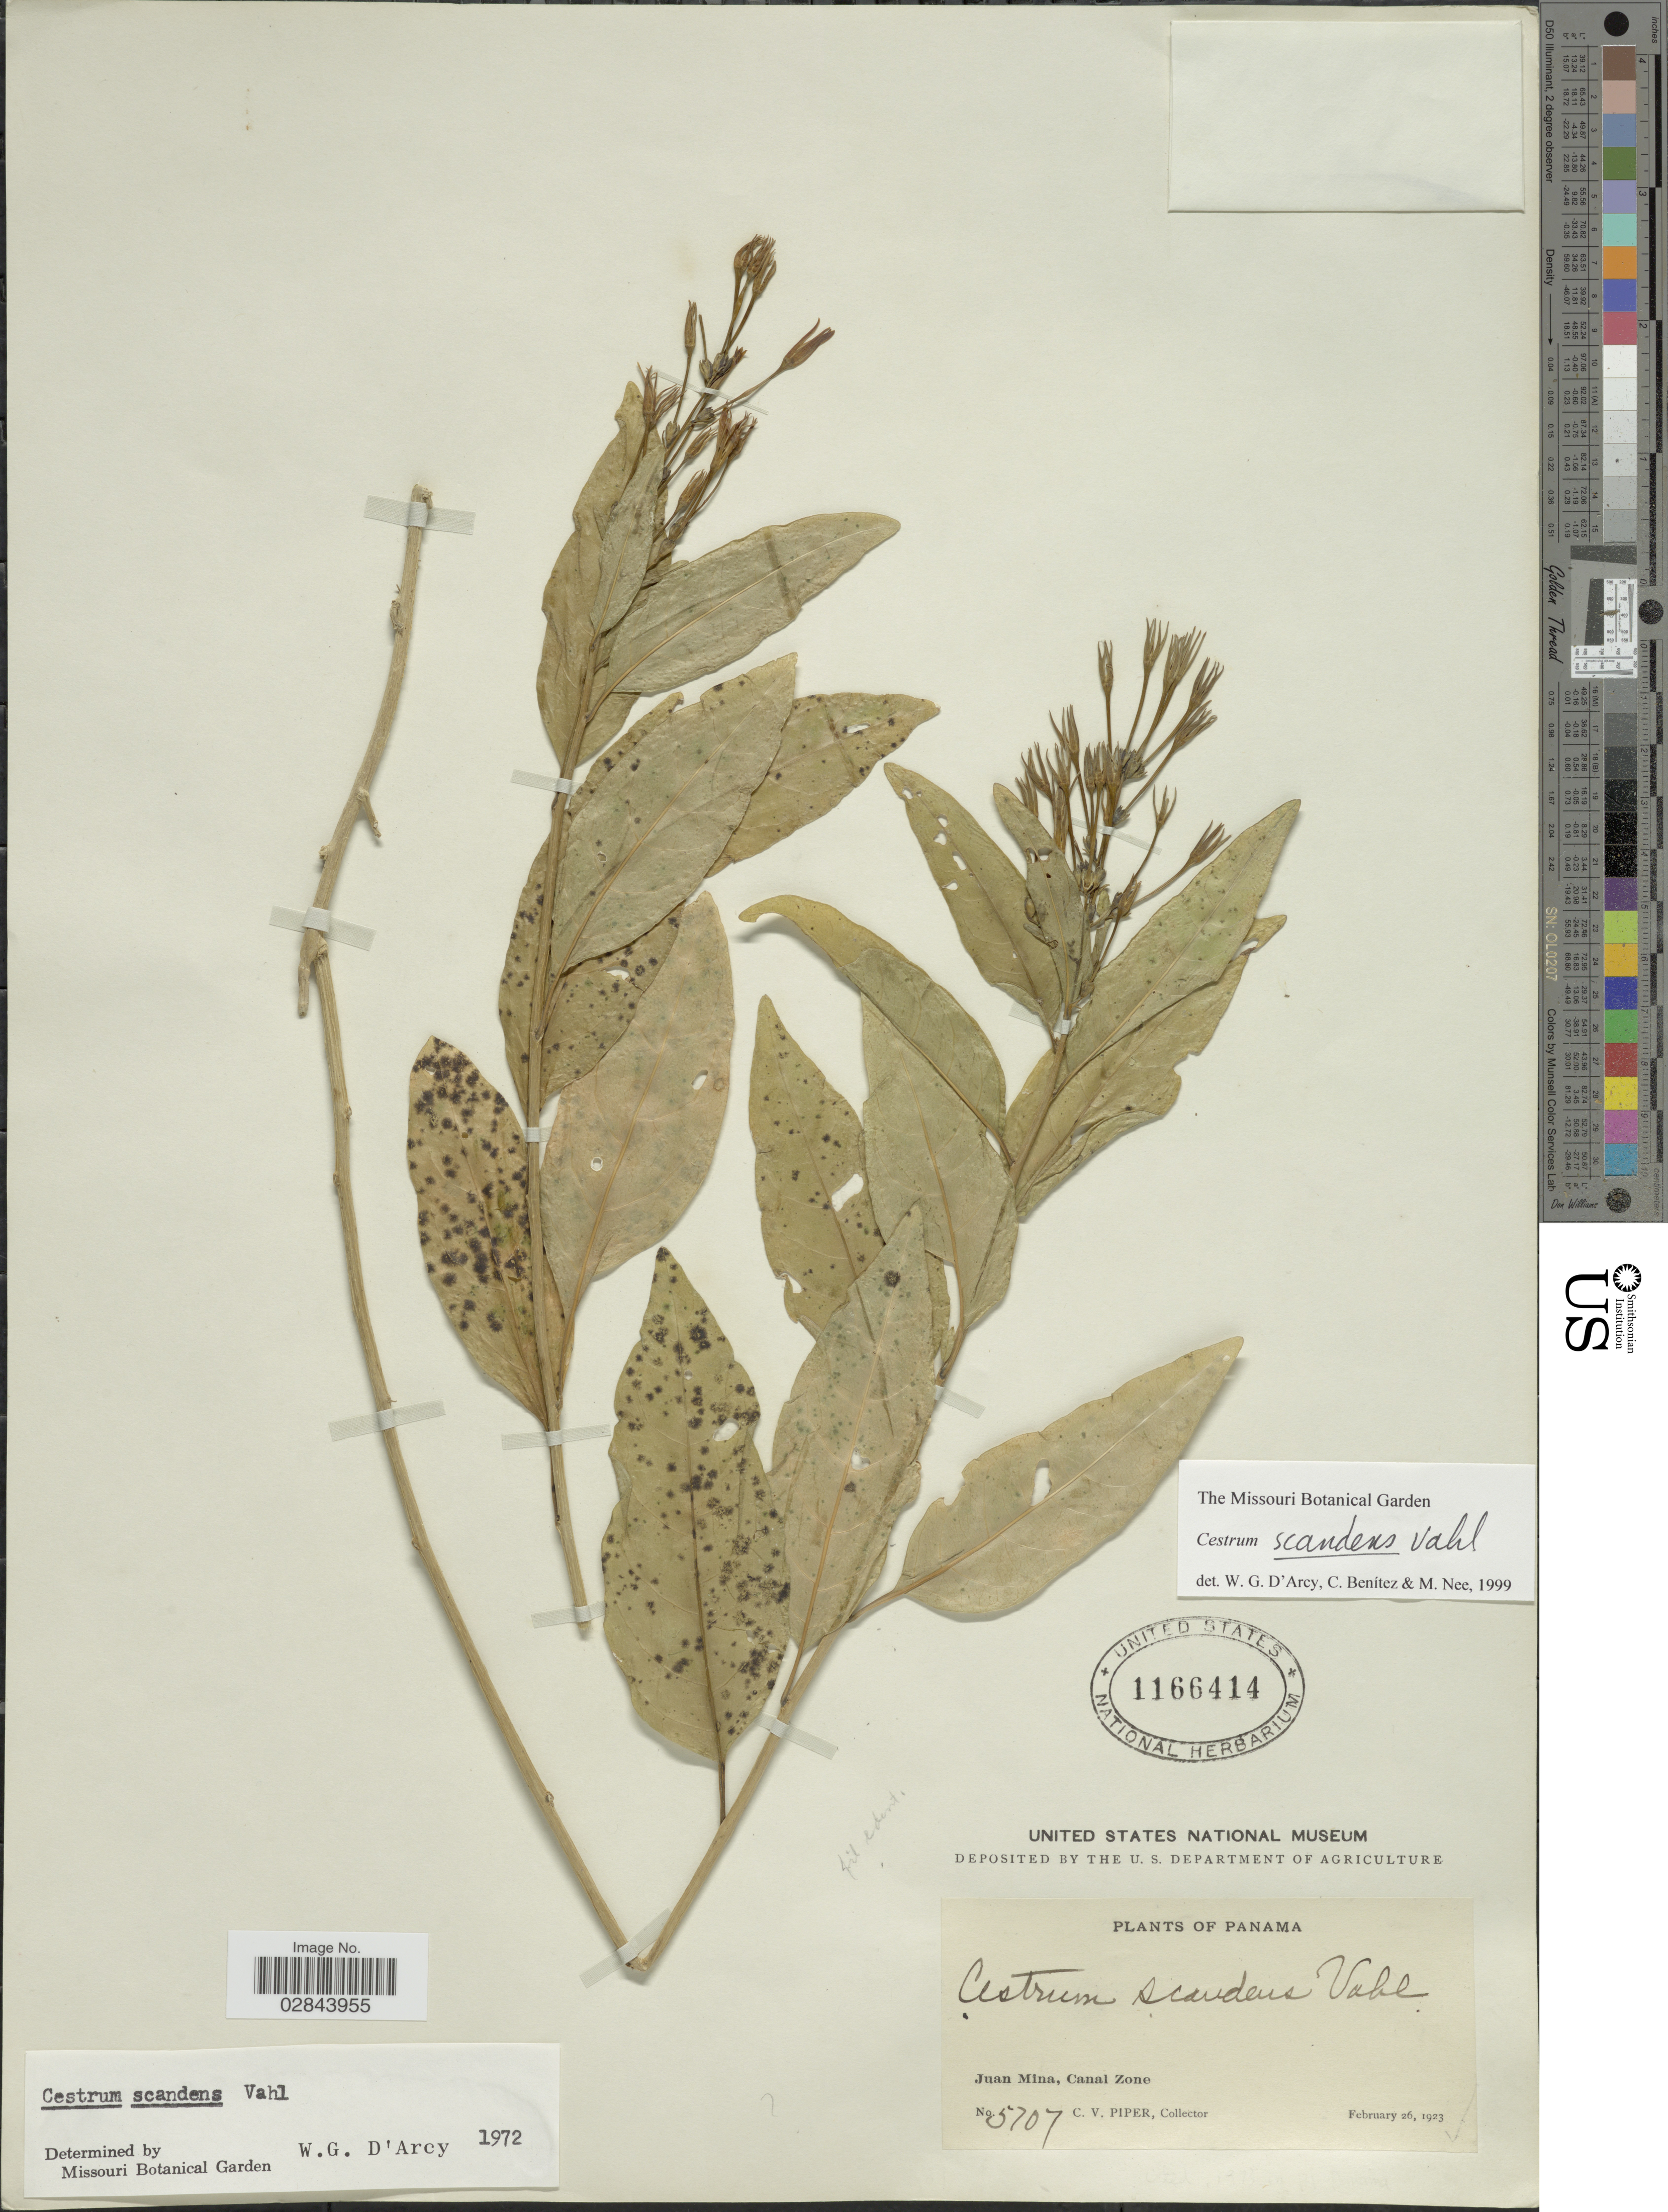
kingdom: Plantae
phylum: Tracheophyta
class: Magnoliopsida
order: Solanales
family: Solanaceae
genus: Cestrum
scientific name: Cestrum scandens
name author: Vahl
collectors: C. V. Piper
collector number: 5707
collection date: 1923-02-26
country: Panama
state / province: Colón / Panamá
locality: Juan Mina, Canal Zone.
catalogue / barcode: US 1166414